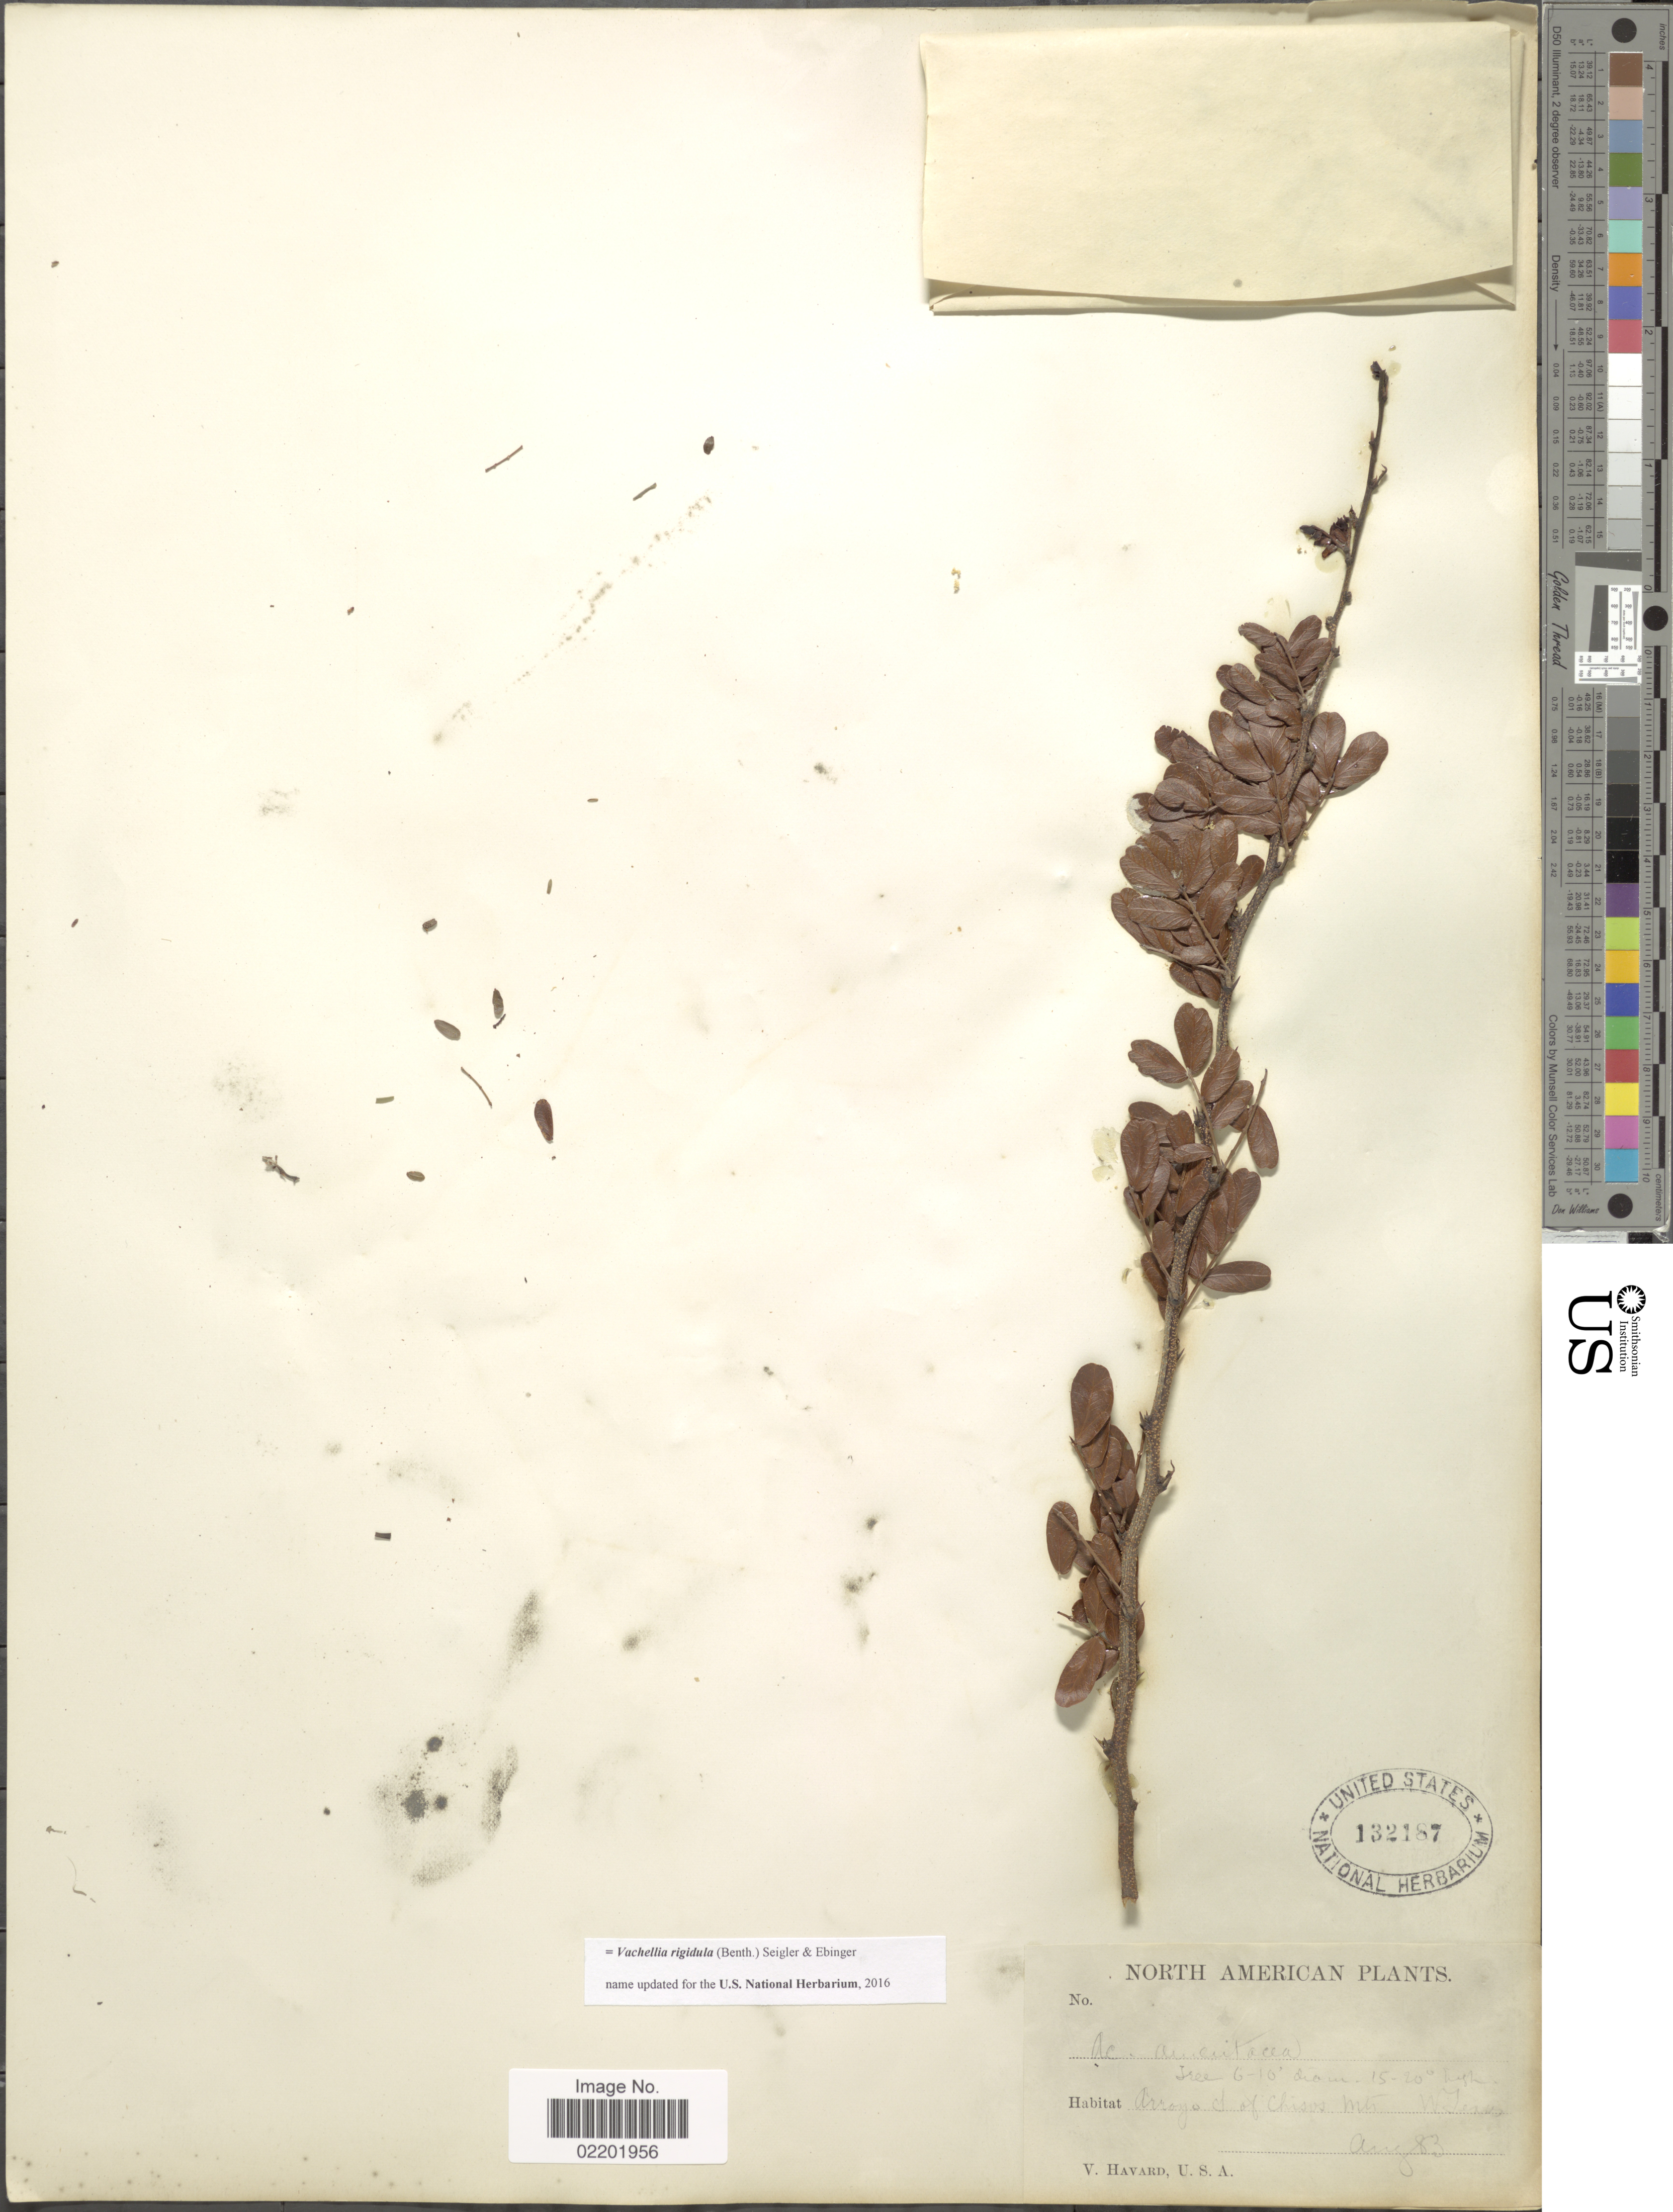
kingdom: Plantae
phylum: Tracheophyta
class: Magnoliopsida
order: Fabales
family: Fabaceae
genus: Vachellia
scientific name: Vachellia rigidula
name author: (Benth.) Seigler & Ebinger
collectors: V. Havard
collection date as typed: Transcribed d/m/y: /8/83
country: United States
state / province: Texas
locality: North America, Arroyo S of Chisos Mts., W. Texas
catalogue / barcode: US 132187